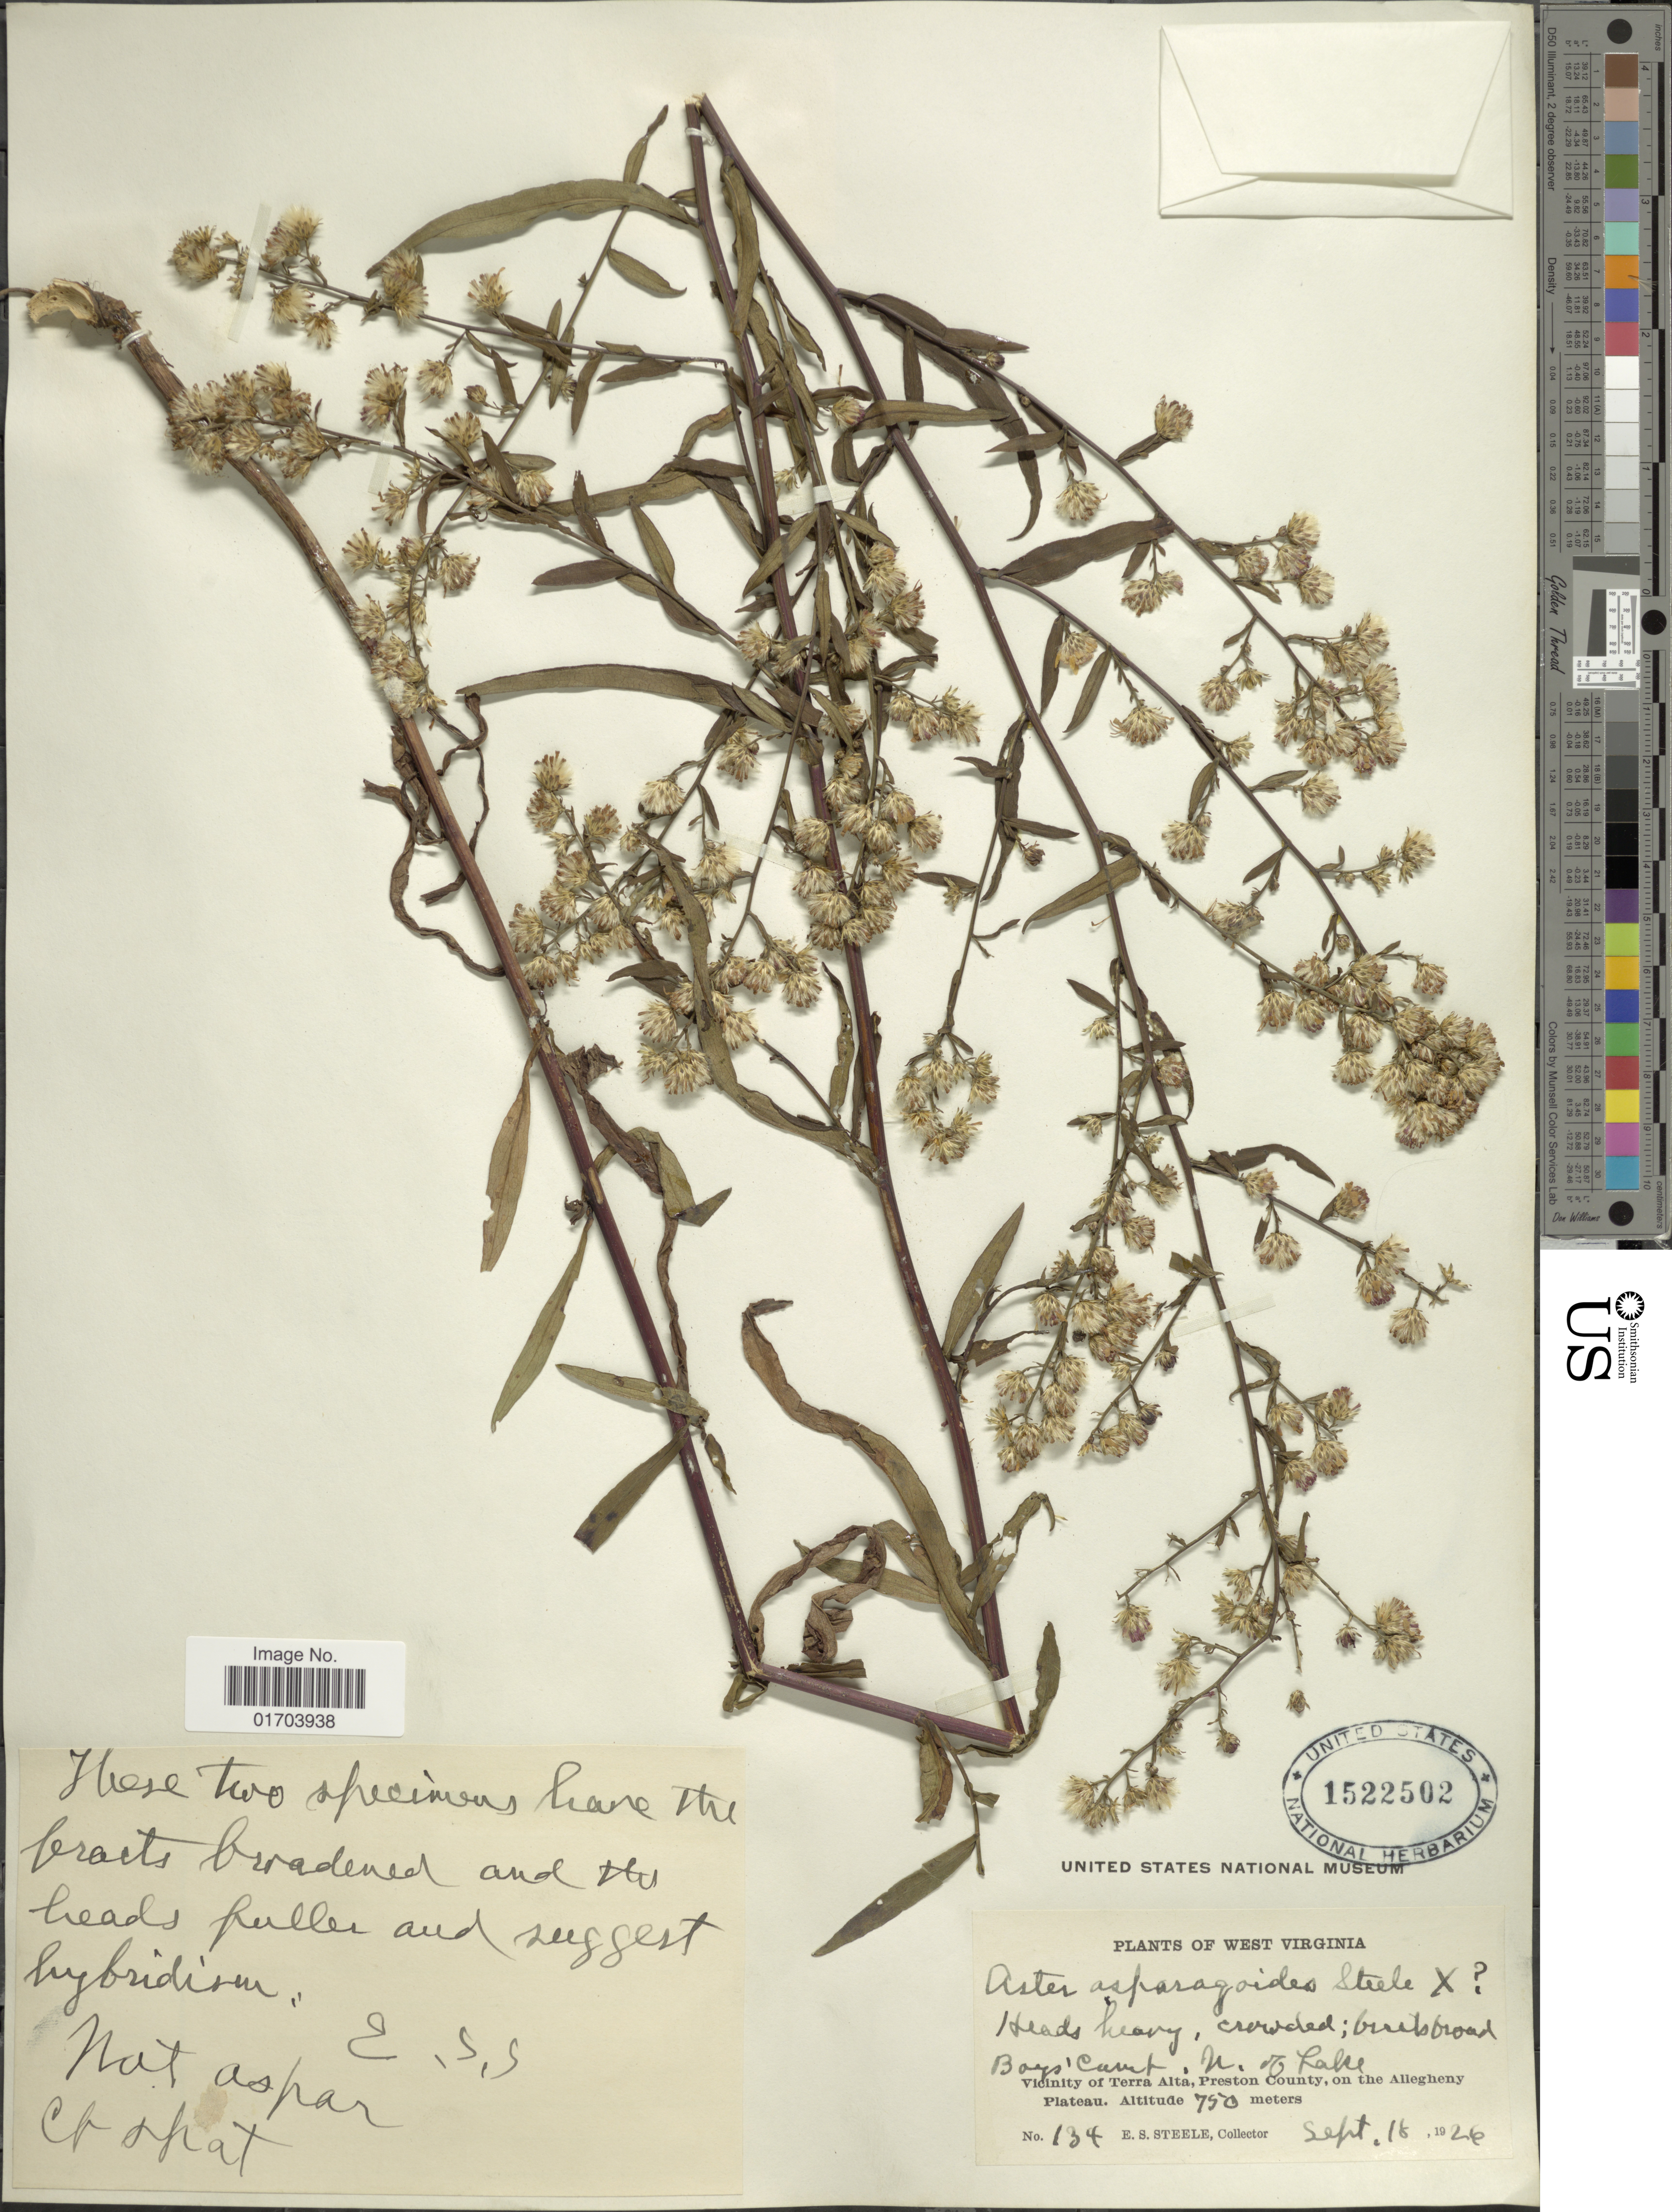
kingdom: Plantae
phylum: Tracheophyta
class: Magnoliopsida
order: Asterales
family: Asteraceae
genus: Aster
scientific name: Aster asparagoides E.S. Steele sp. nov. ined.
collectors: E. Steele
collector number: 134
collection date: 1926-09-18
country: United States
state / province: West Virginia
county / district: Preston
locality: Boy's Camp, N. of Lake, vicinity of Terra Alta, Preston County, on the Allegheny Plateau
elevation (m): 750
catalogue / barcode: US 1522502